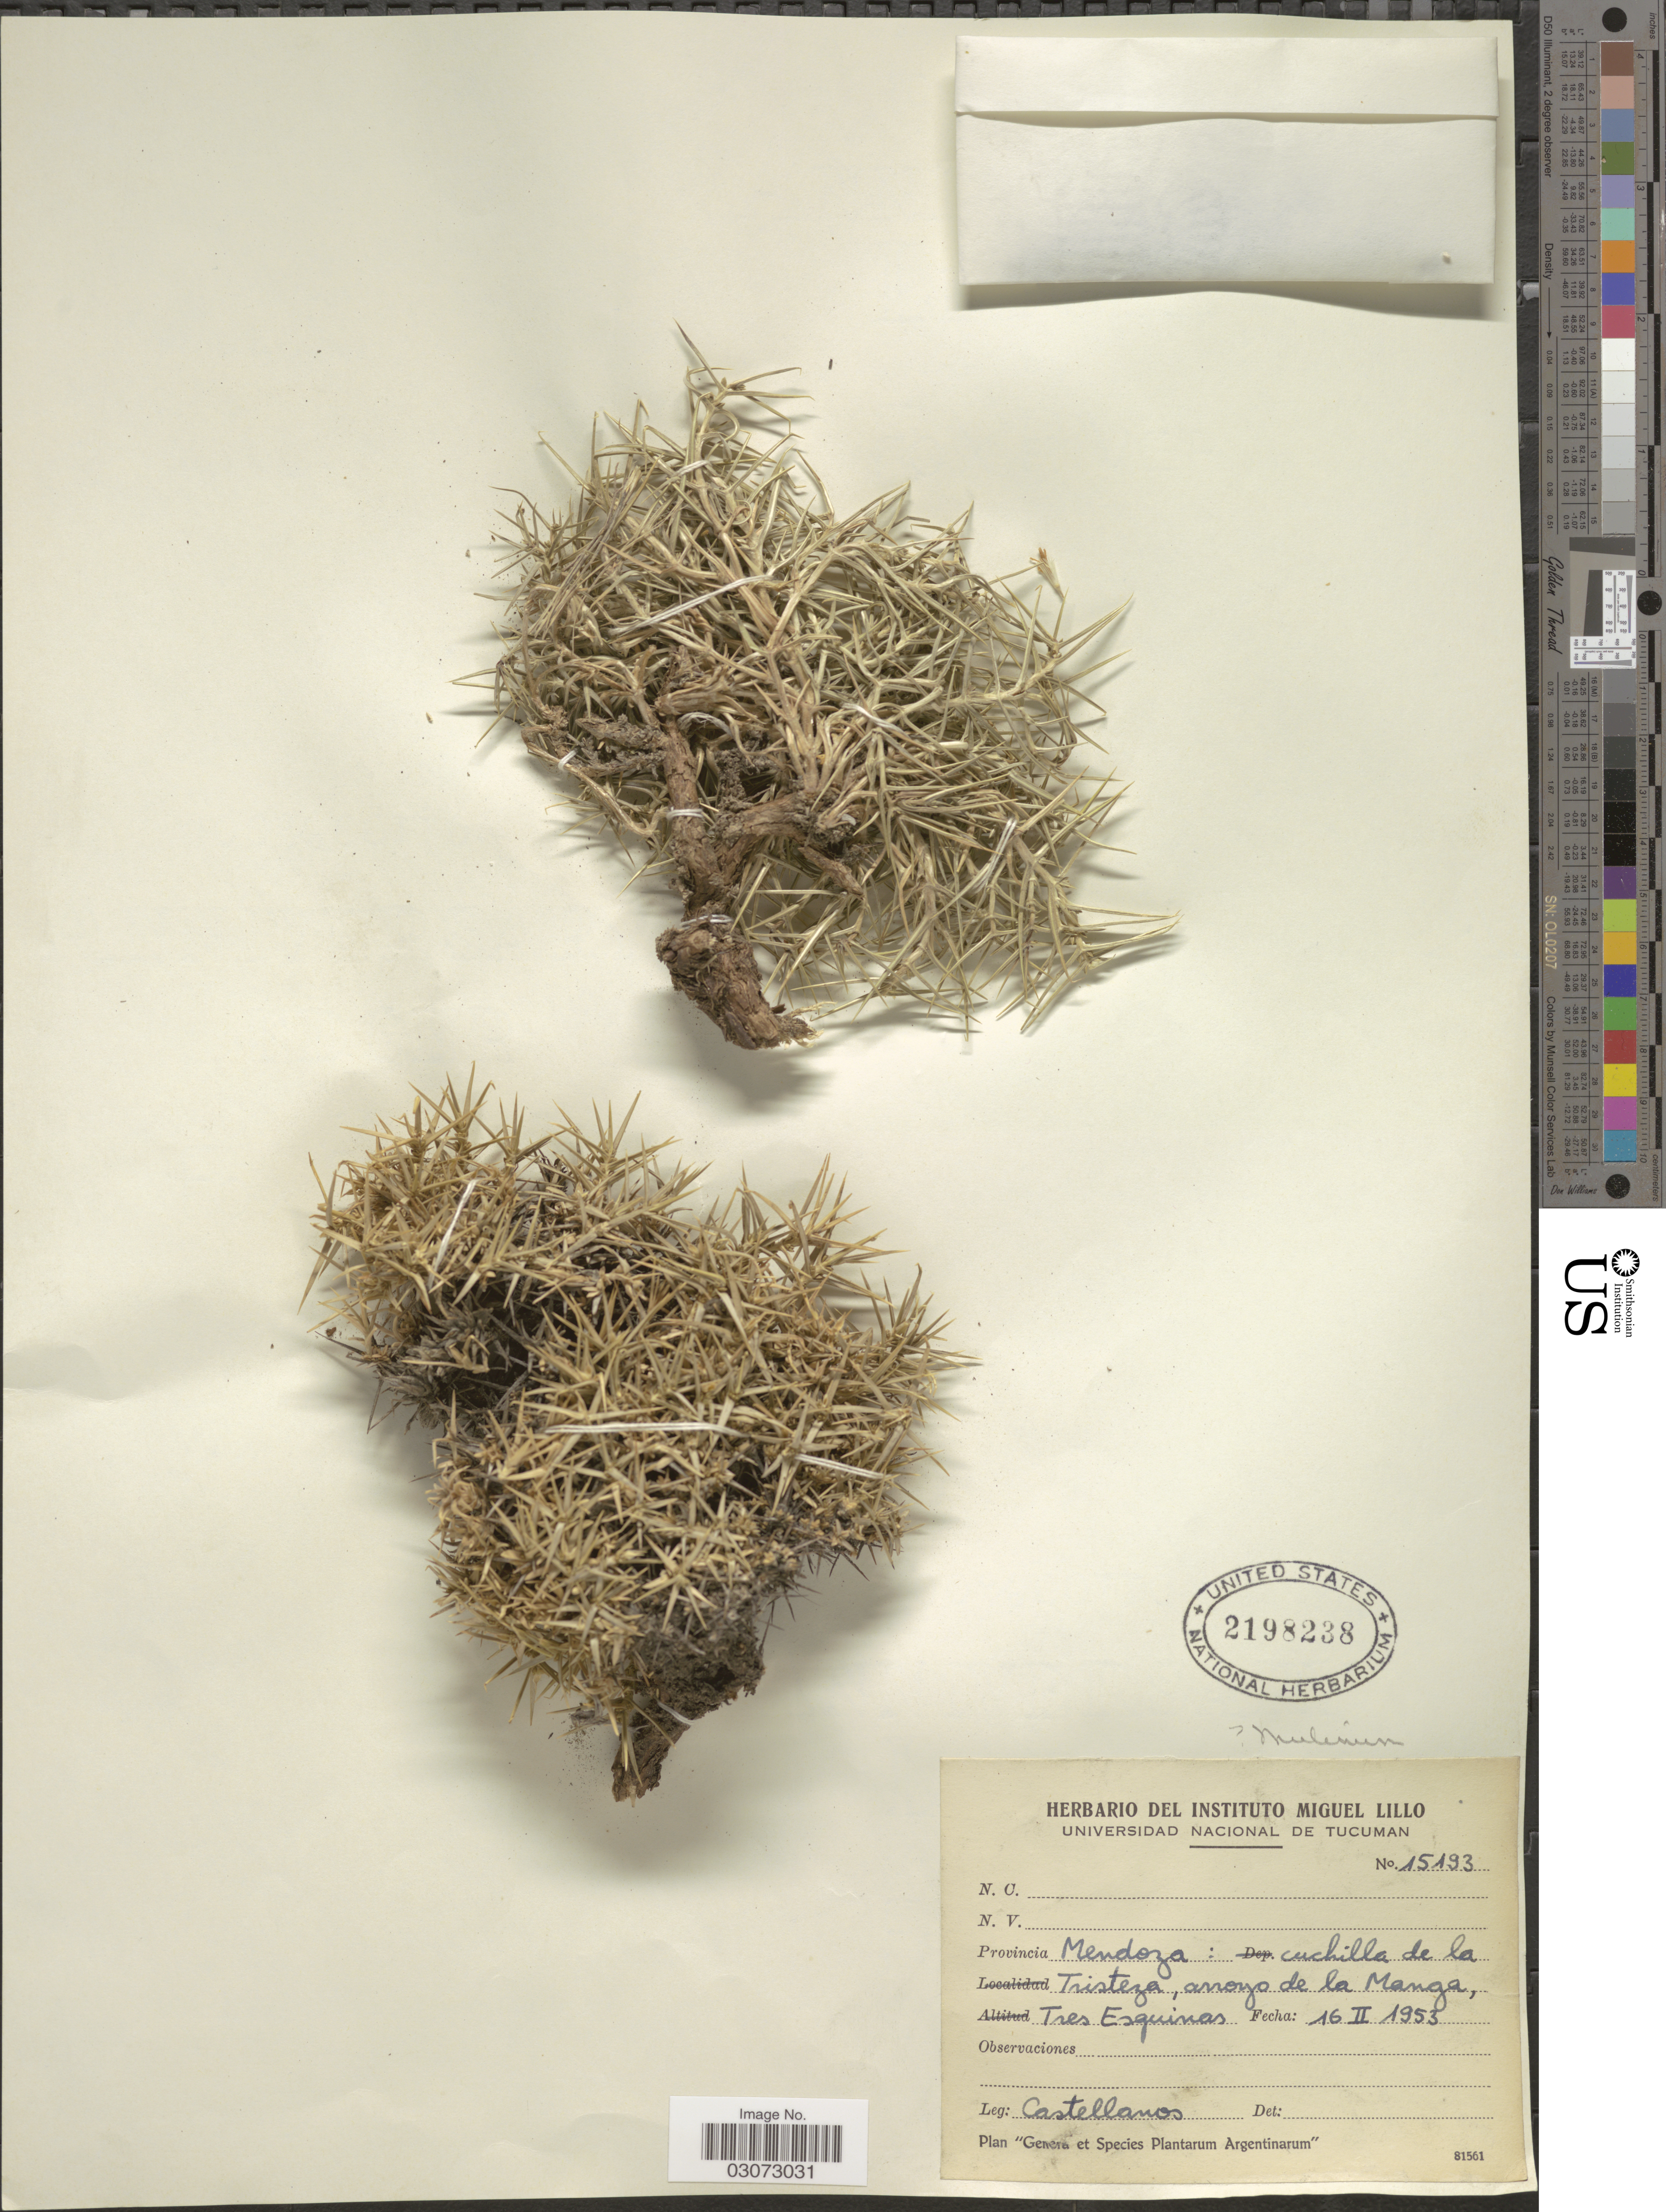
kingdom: Plantae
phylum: Tracheophyta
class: Magnoliopsida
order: Apiales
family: Apiaceae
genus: Mulinum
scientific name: Mulinum sp.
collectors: -- Castellanos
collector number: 15193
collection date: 1953-02-16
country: Argentina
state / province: Mendoza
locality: Provincia Mendoza: cuchilla de la Tristeza, arroyo de la Manga, Tres Esquinas.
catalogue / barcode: US 2198238